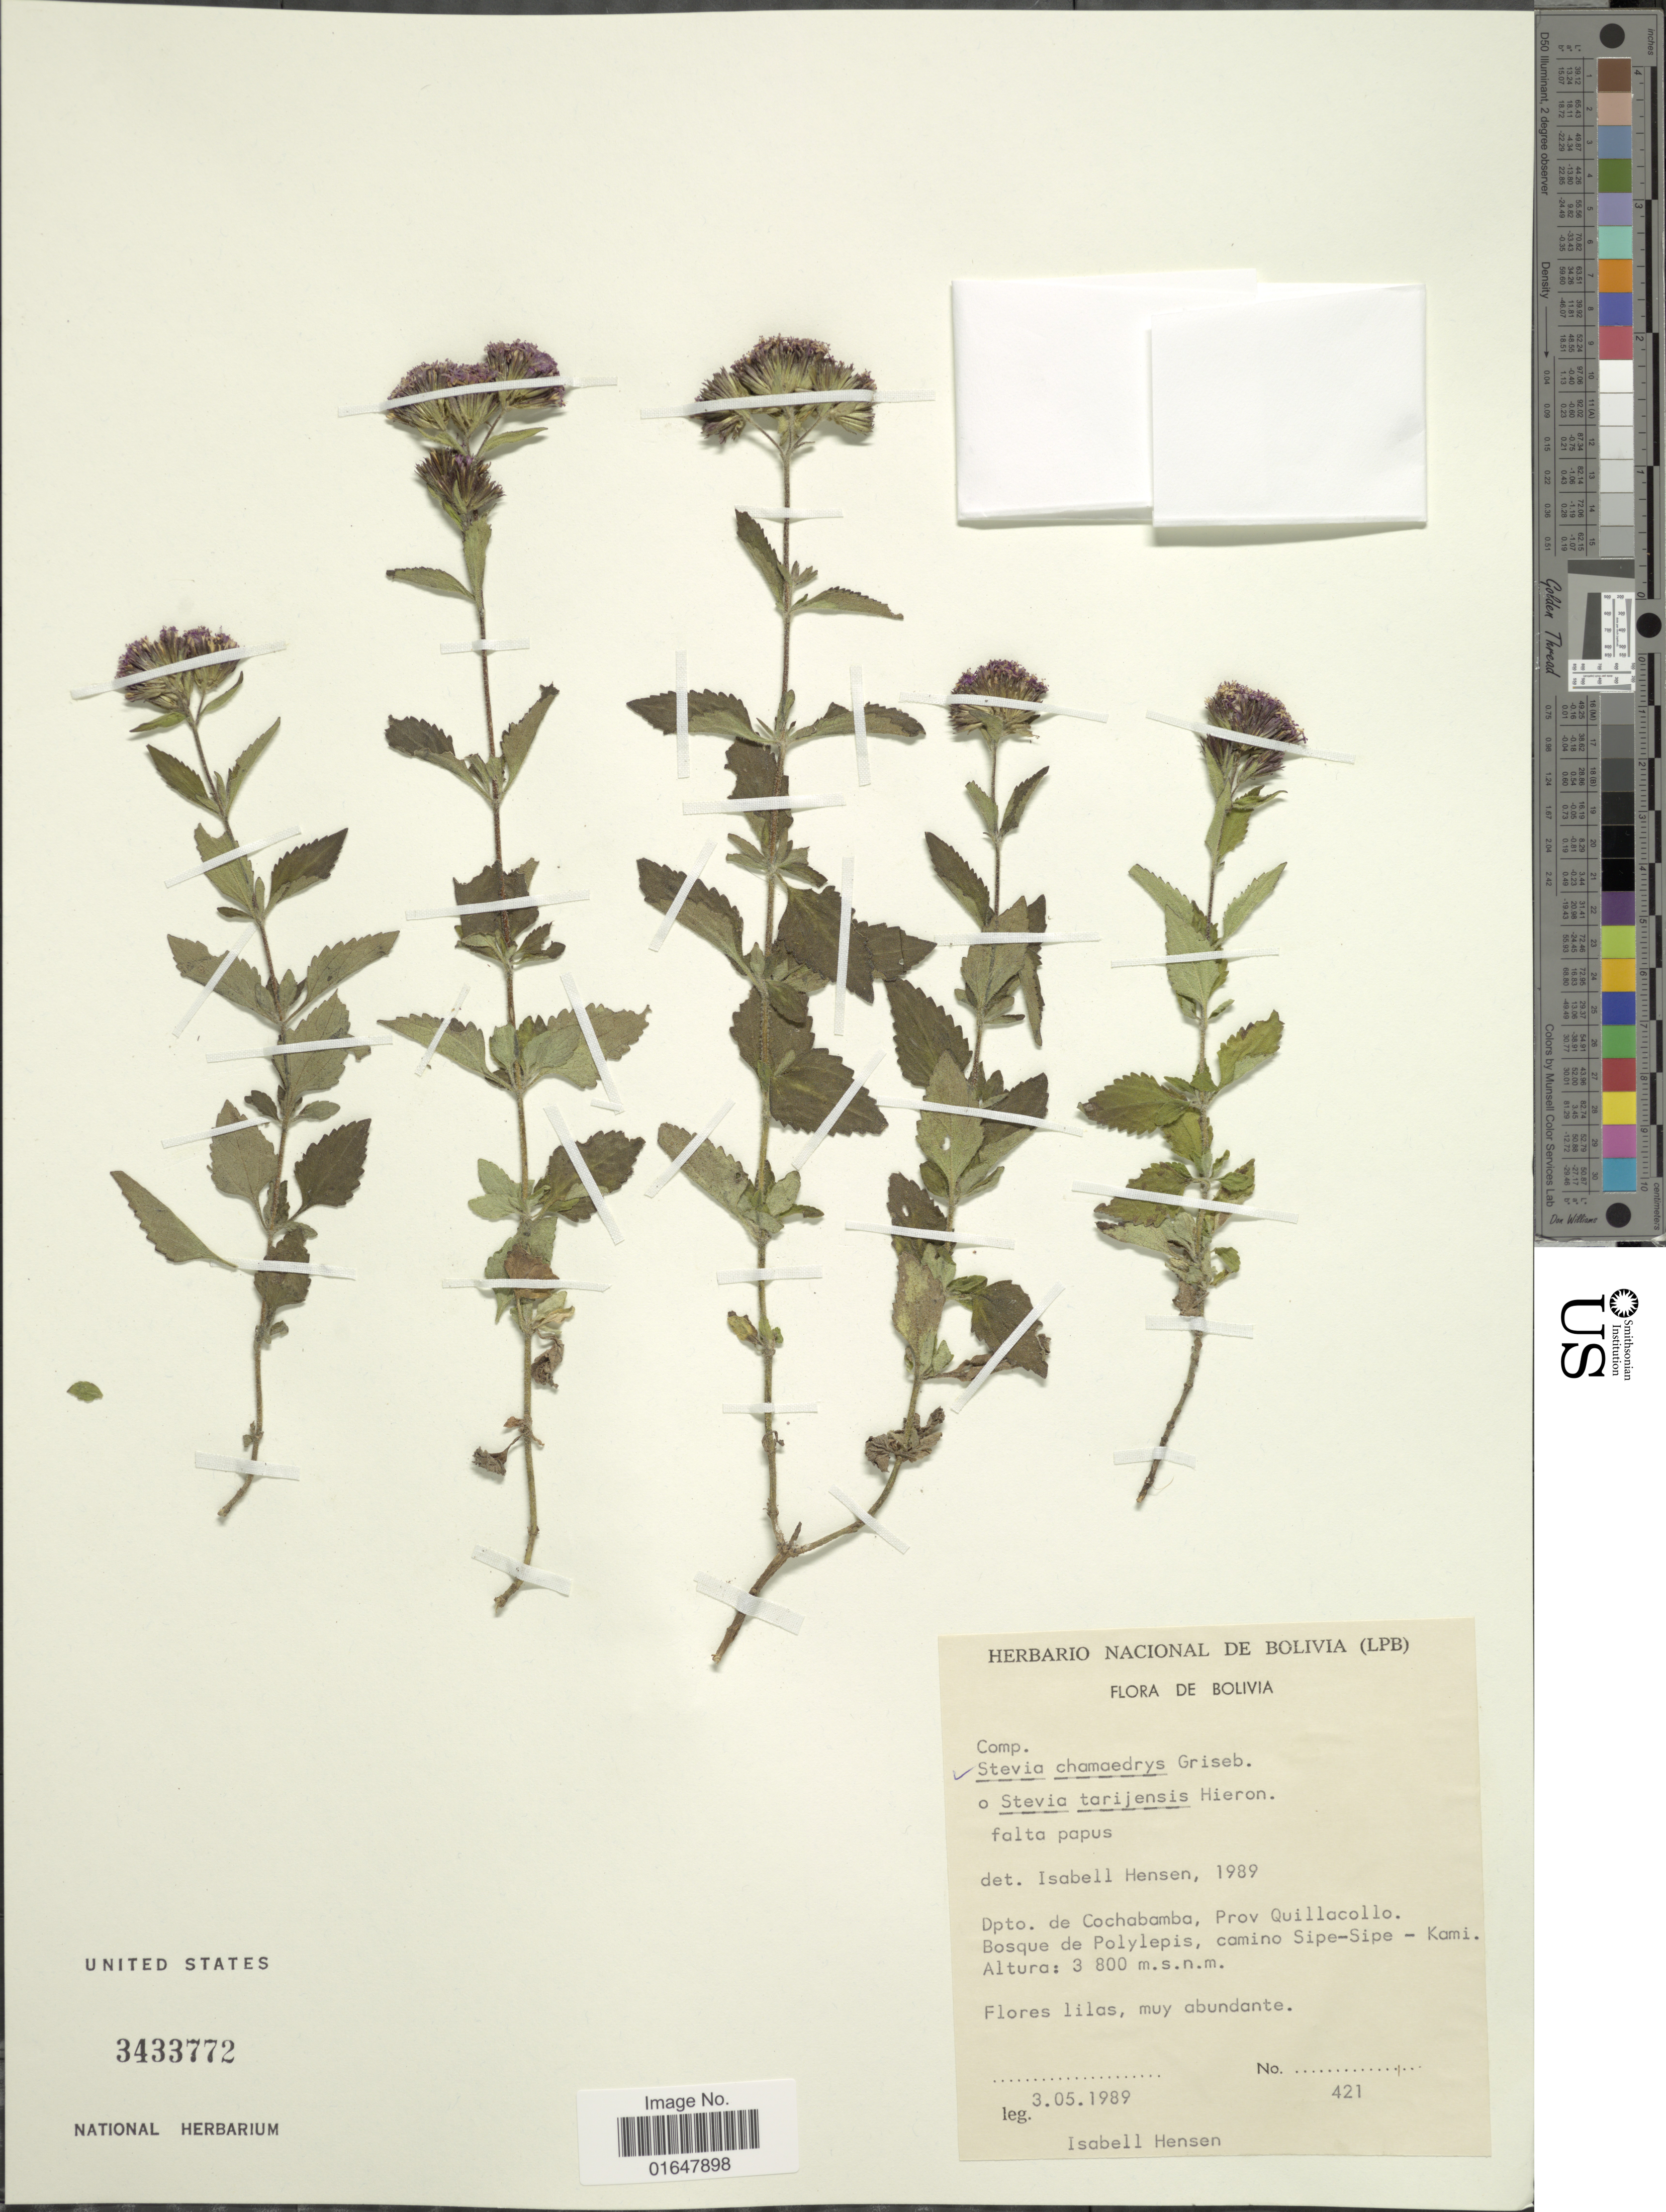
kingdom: Plantae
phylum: Tracheophyta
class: Magnoliopsida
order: Asterales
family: Asteraceae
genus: Stevia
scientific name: Stevia chamaedrys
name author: Griseb.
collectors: I. Hensen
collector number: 421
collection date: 1989-05-03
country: Bolivia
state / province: Cochabamba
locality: Prov. Quillacolla, camino Sipe-Sipe-Kami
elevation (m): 3800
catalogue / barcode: US 3433772